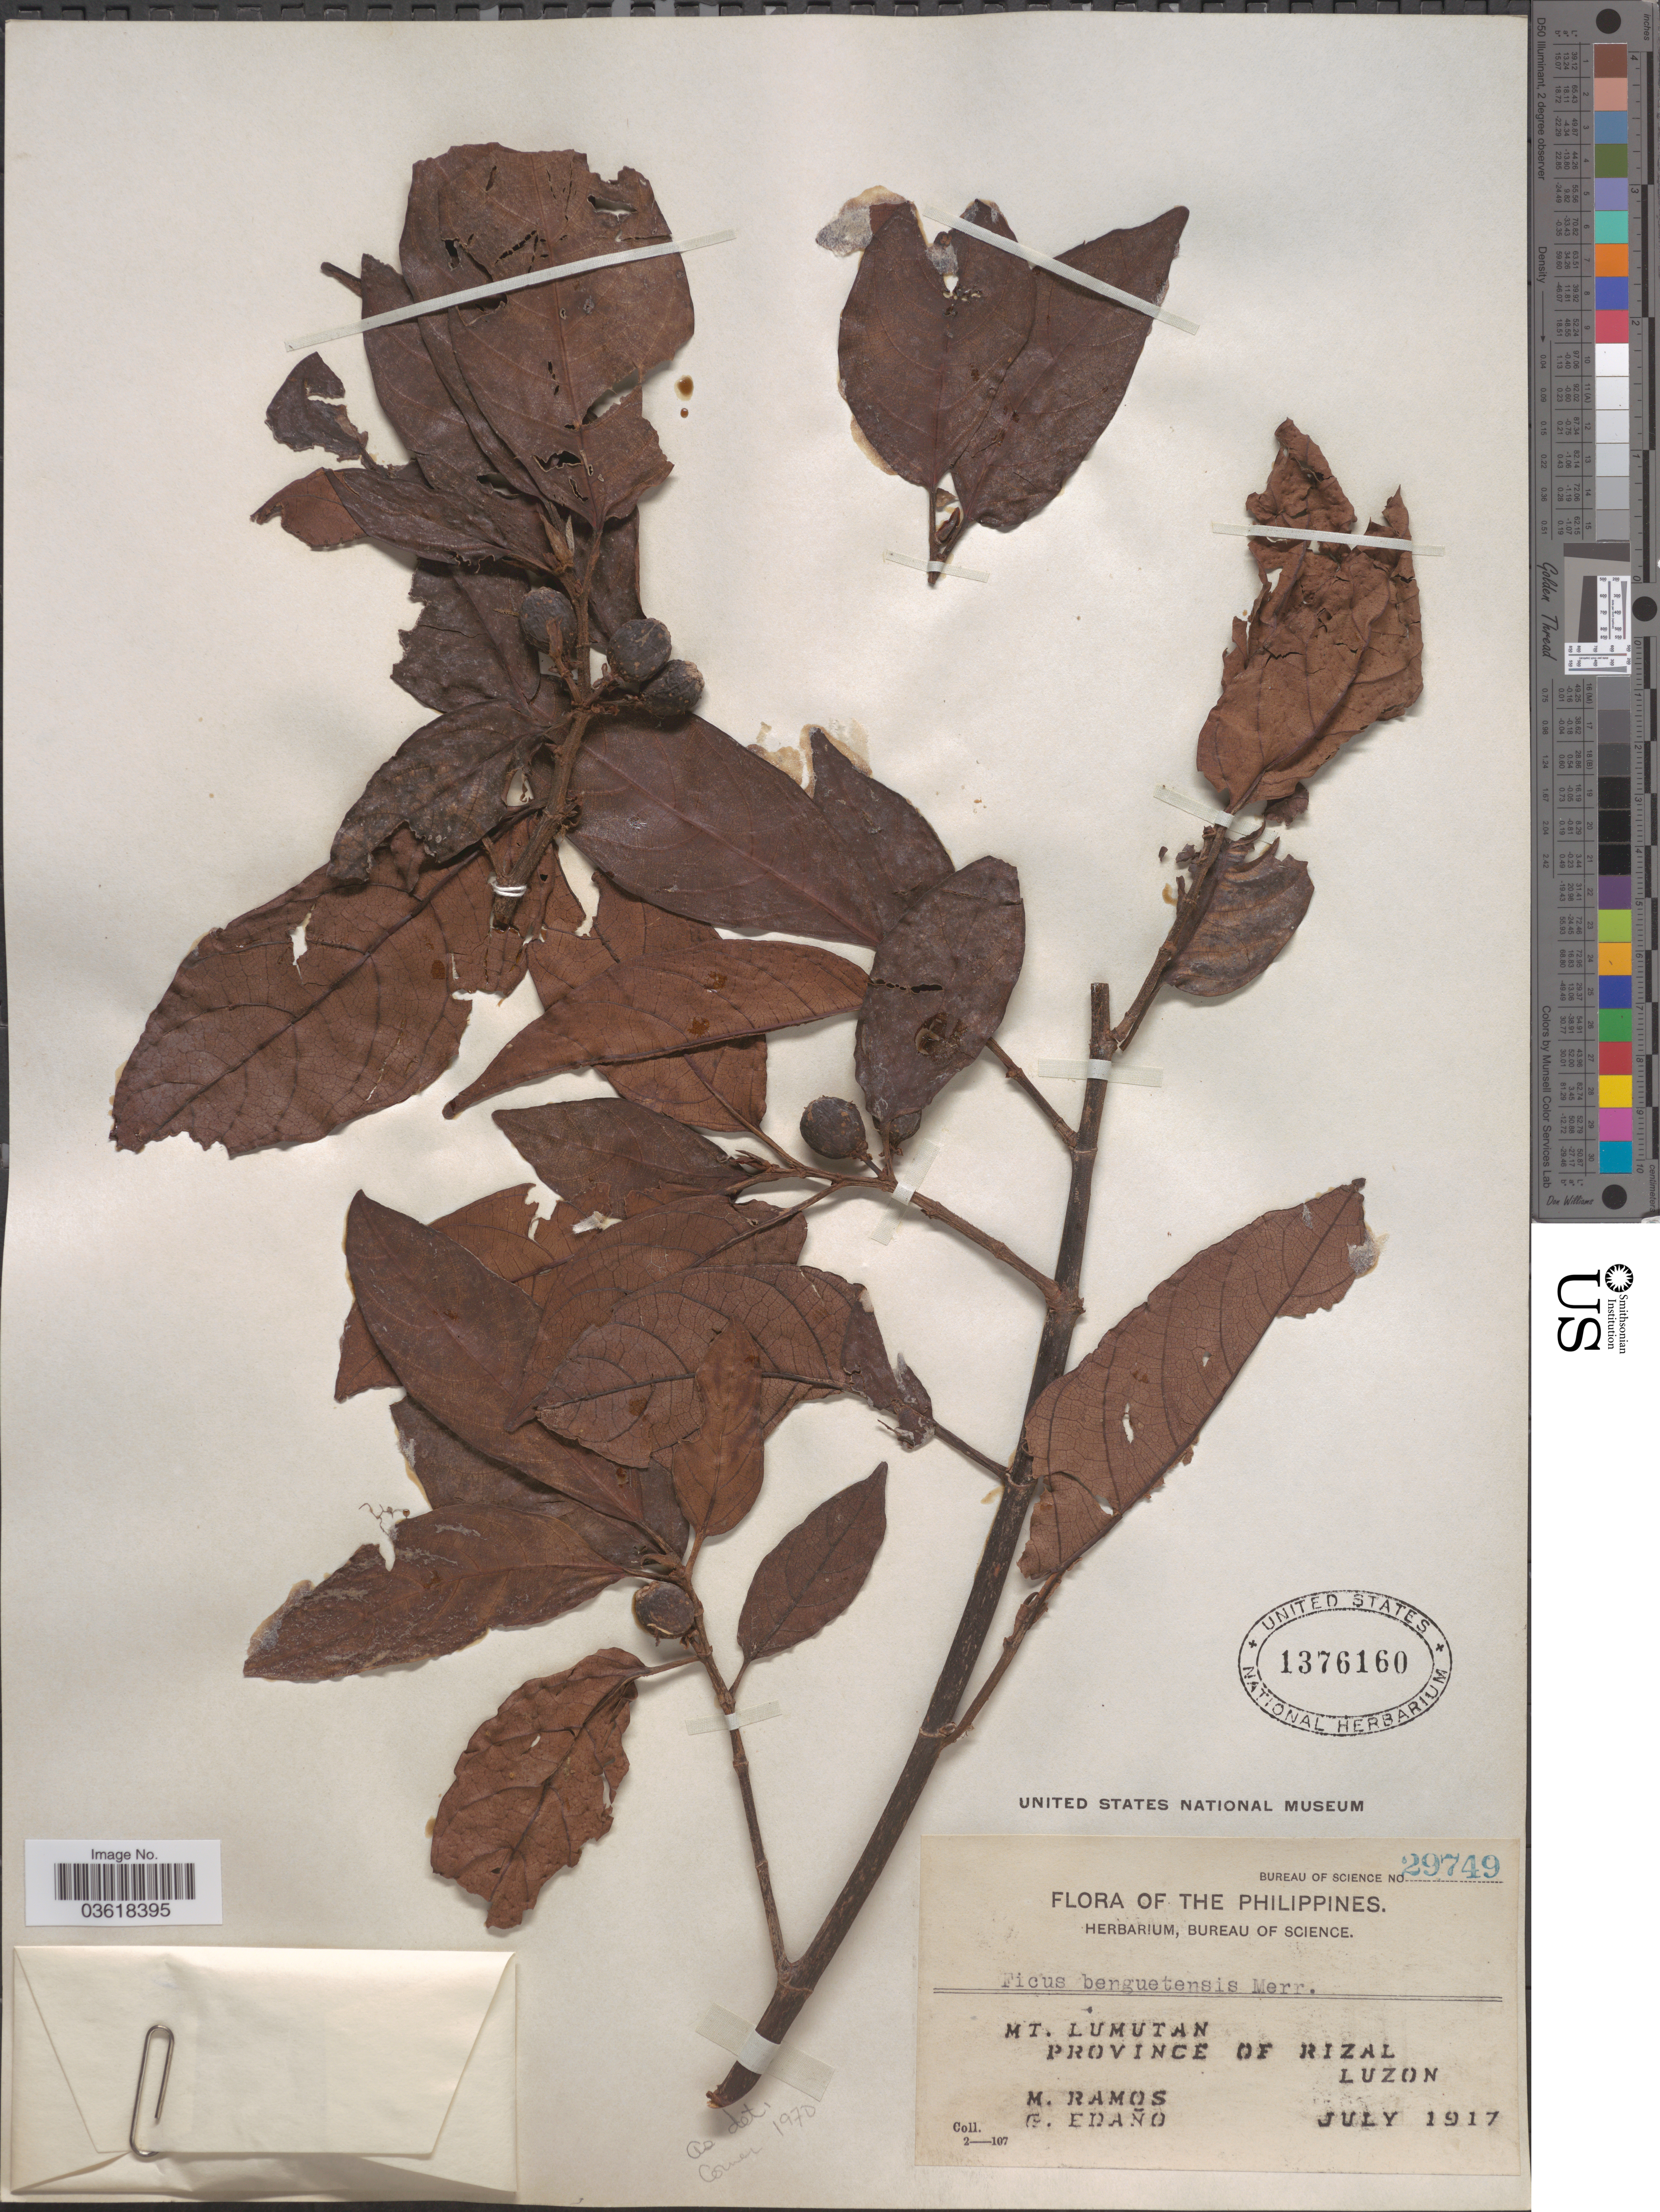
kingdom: Plantae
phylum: Tracheophyta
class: Magnoliopsida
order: Rosales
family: Moraceae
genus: Ficus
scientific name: Ficus benguetensis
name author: Merr.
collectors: M. Ramos & G. Edaño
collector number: Bureau of Science 29749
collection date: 1917-07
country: Philippines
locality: Mt. Lumutan, Province of Rizal, Luzon.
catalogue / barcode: US 1376160